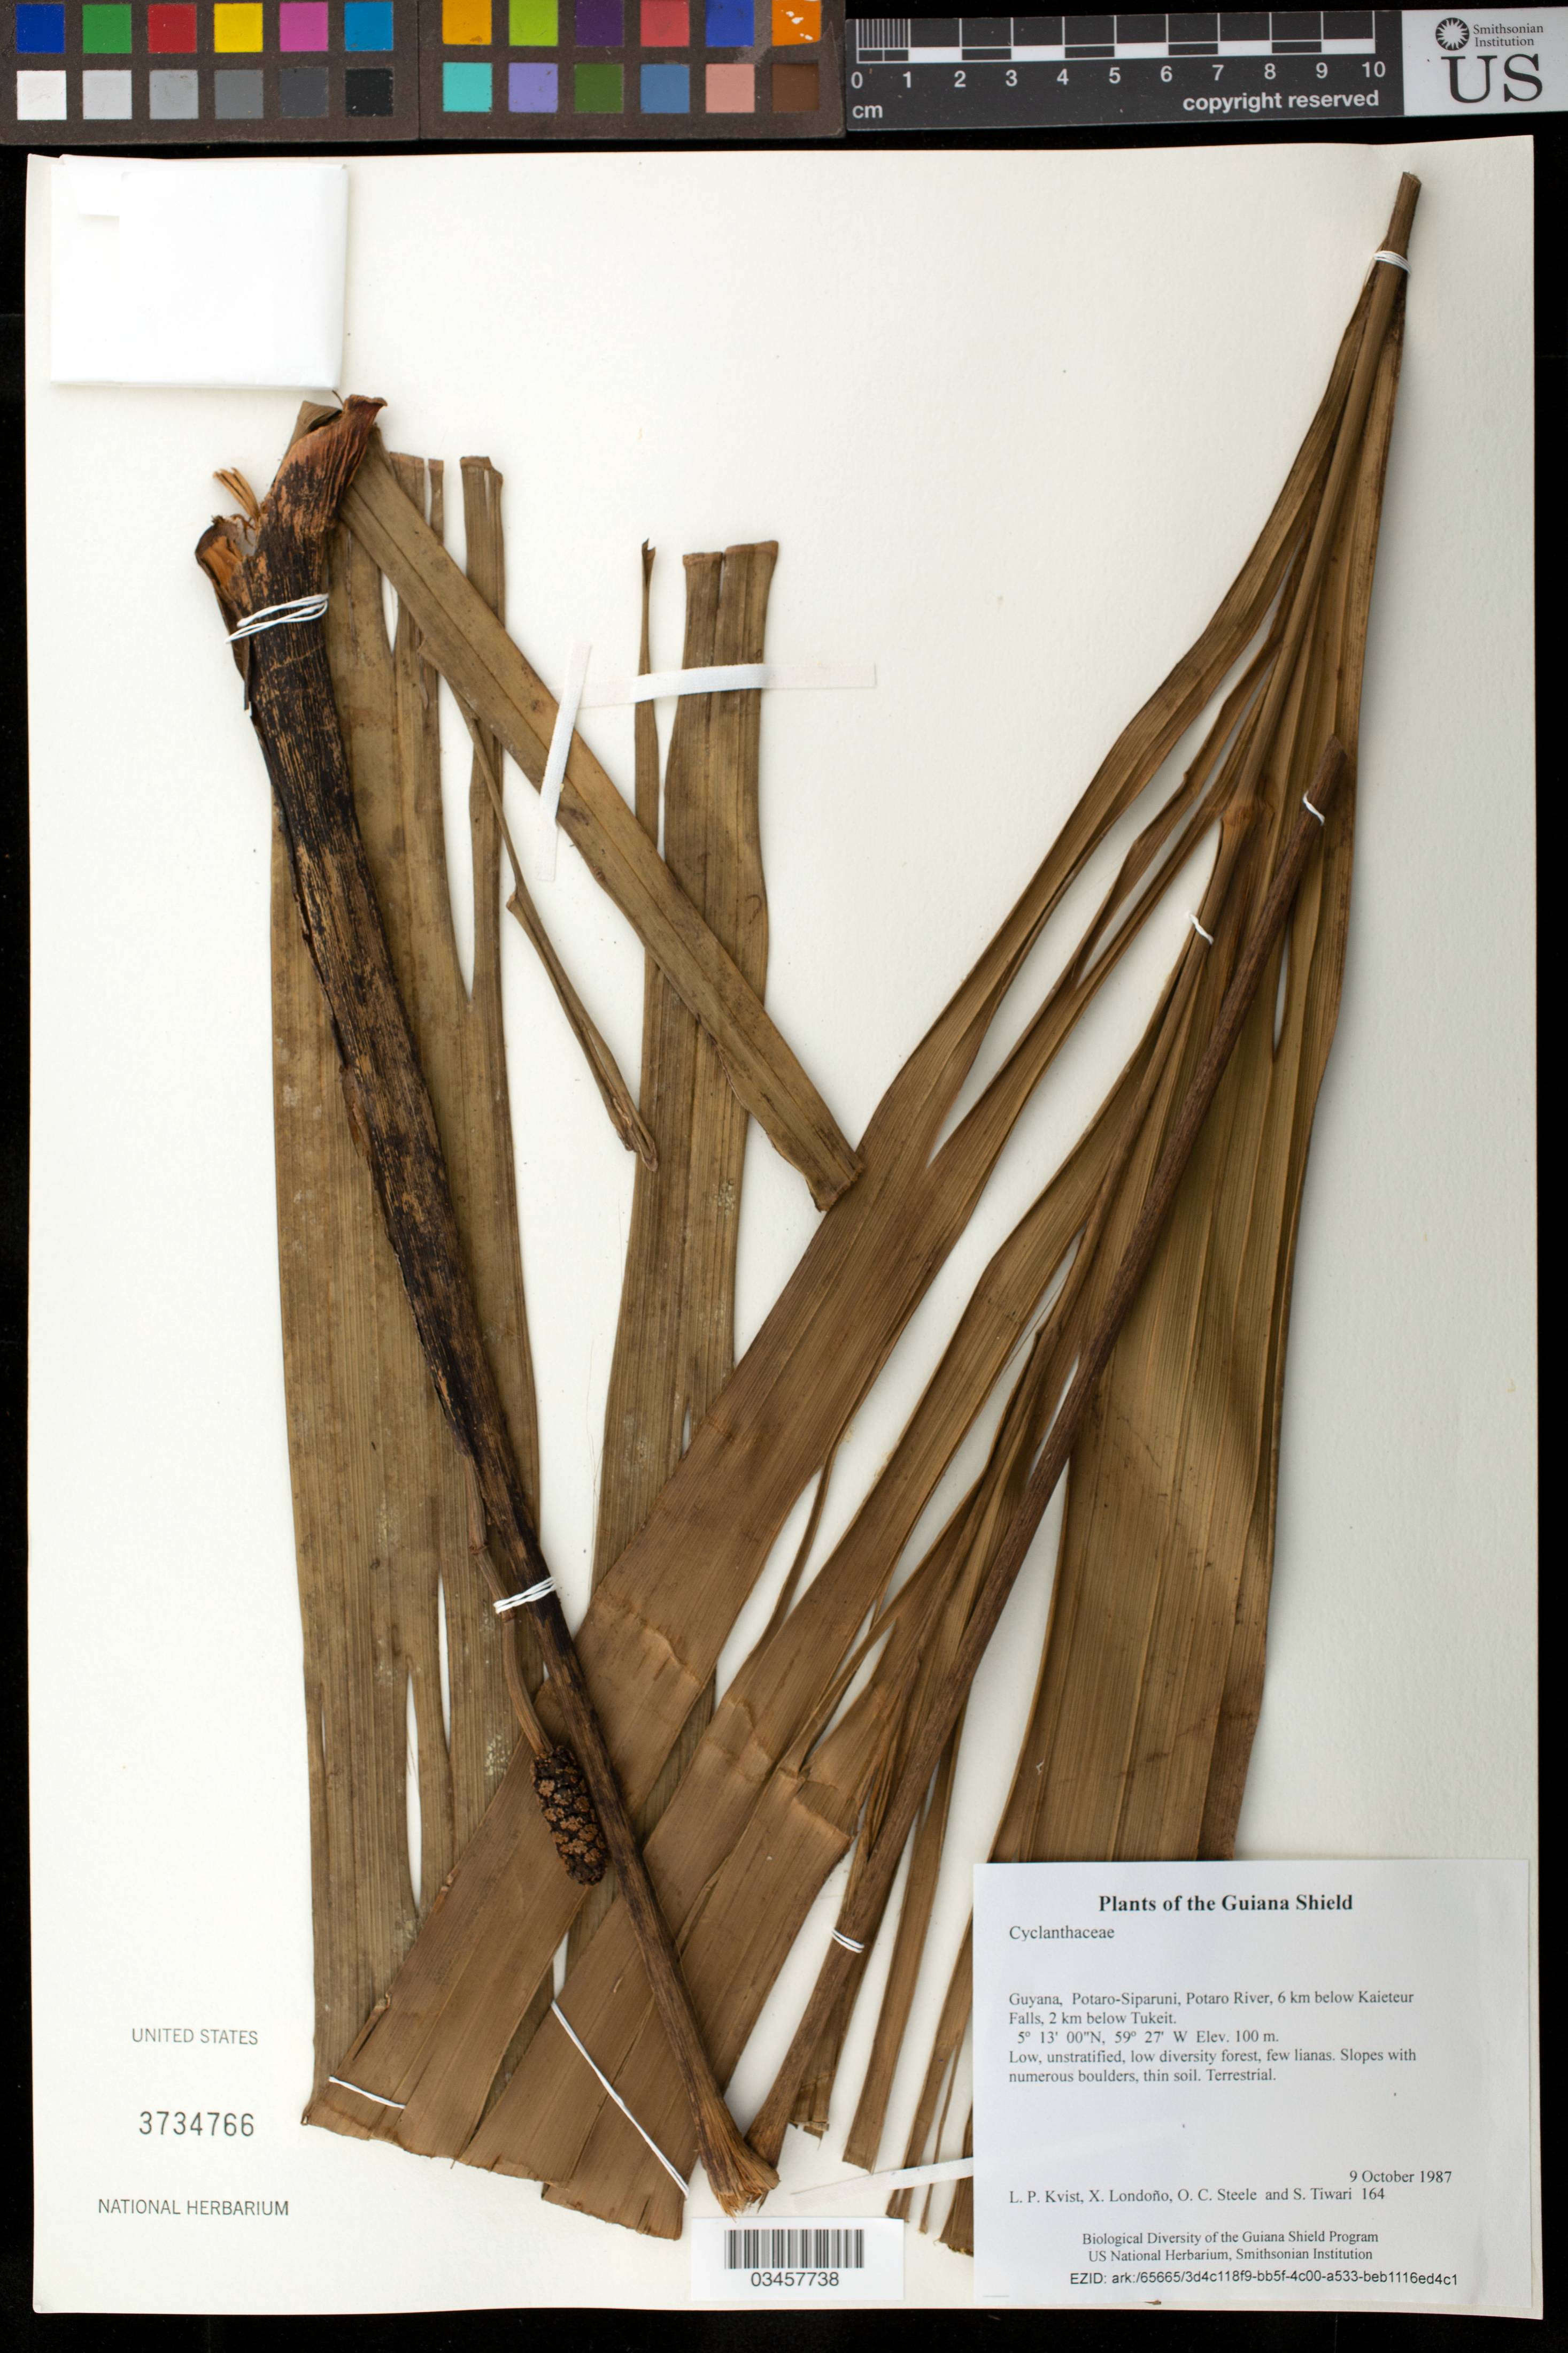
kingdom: Plantae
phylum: Tracheophyta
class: Liliopsida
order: Pandanales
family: Cyclanthaceae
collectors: L. P. Kvist, X. Londoño, O. C. Steele & S. Tiwari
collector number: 164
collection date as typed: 9 October 1987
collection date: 1987-10-09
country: Guyana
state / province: Potaro-Siparuni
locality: Potaro River, 6 km below Kaieteur Falls, 2 km below Tukeit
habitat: Low, unstratified, low diversity forest, few lianas. Slopes with numerous boulders, thin soil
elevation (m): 100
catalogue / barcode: US 3734766